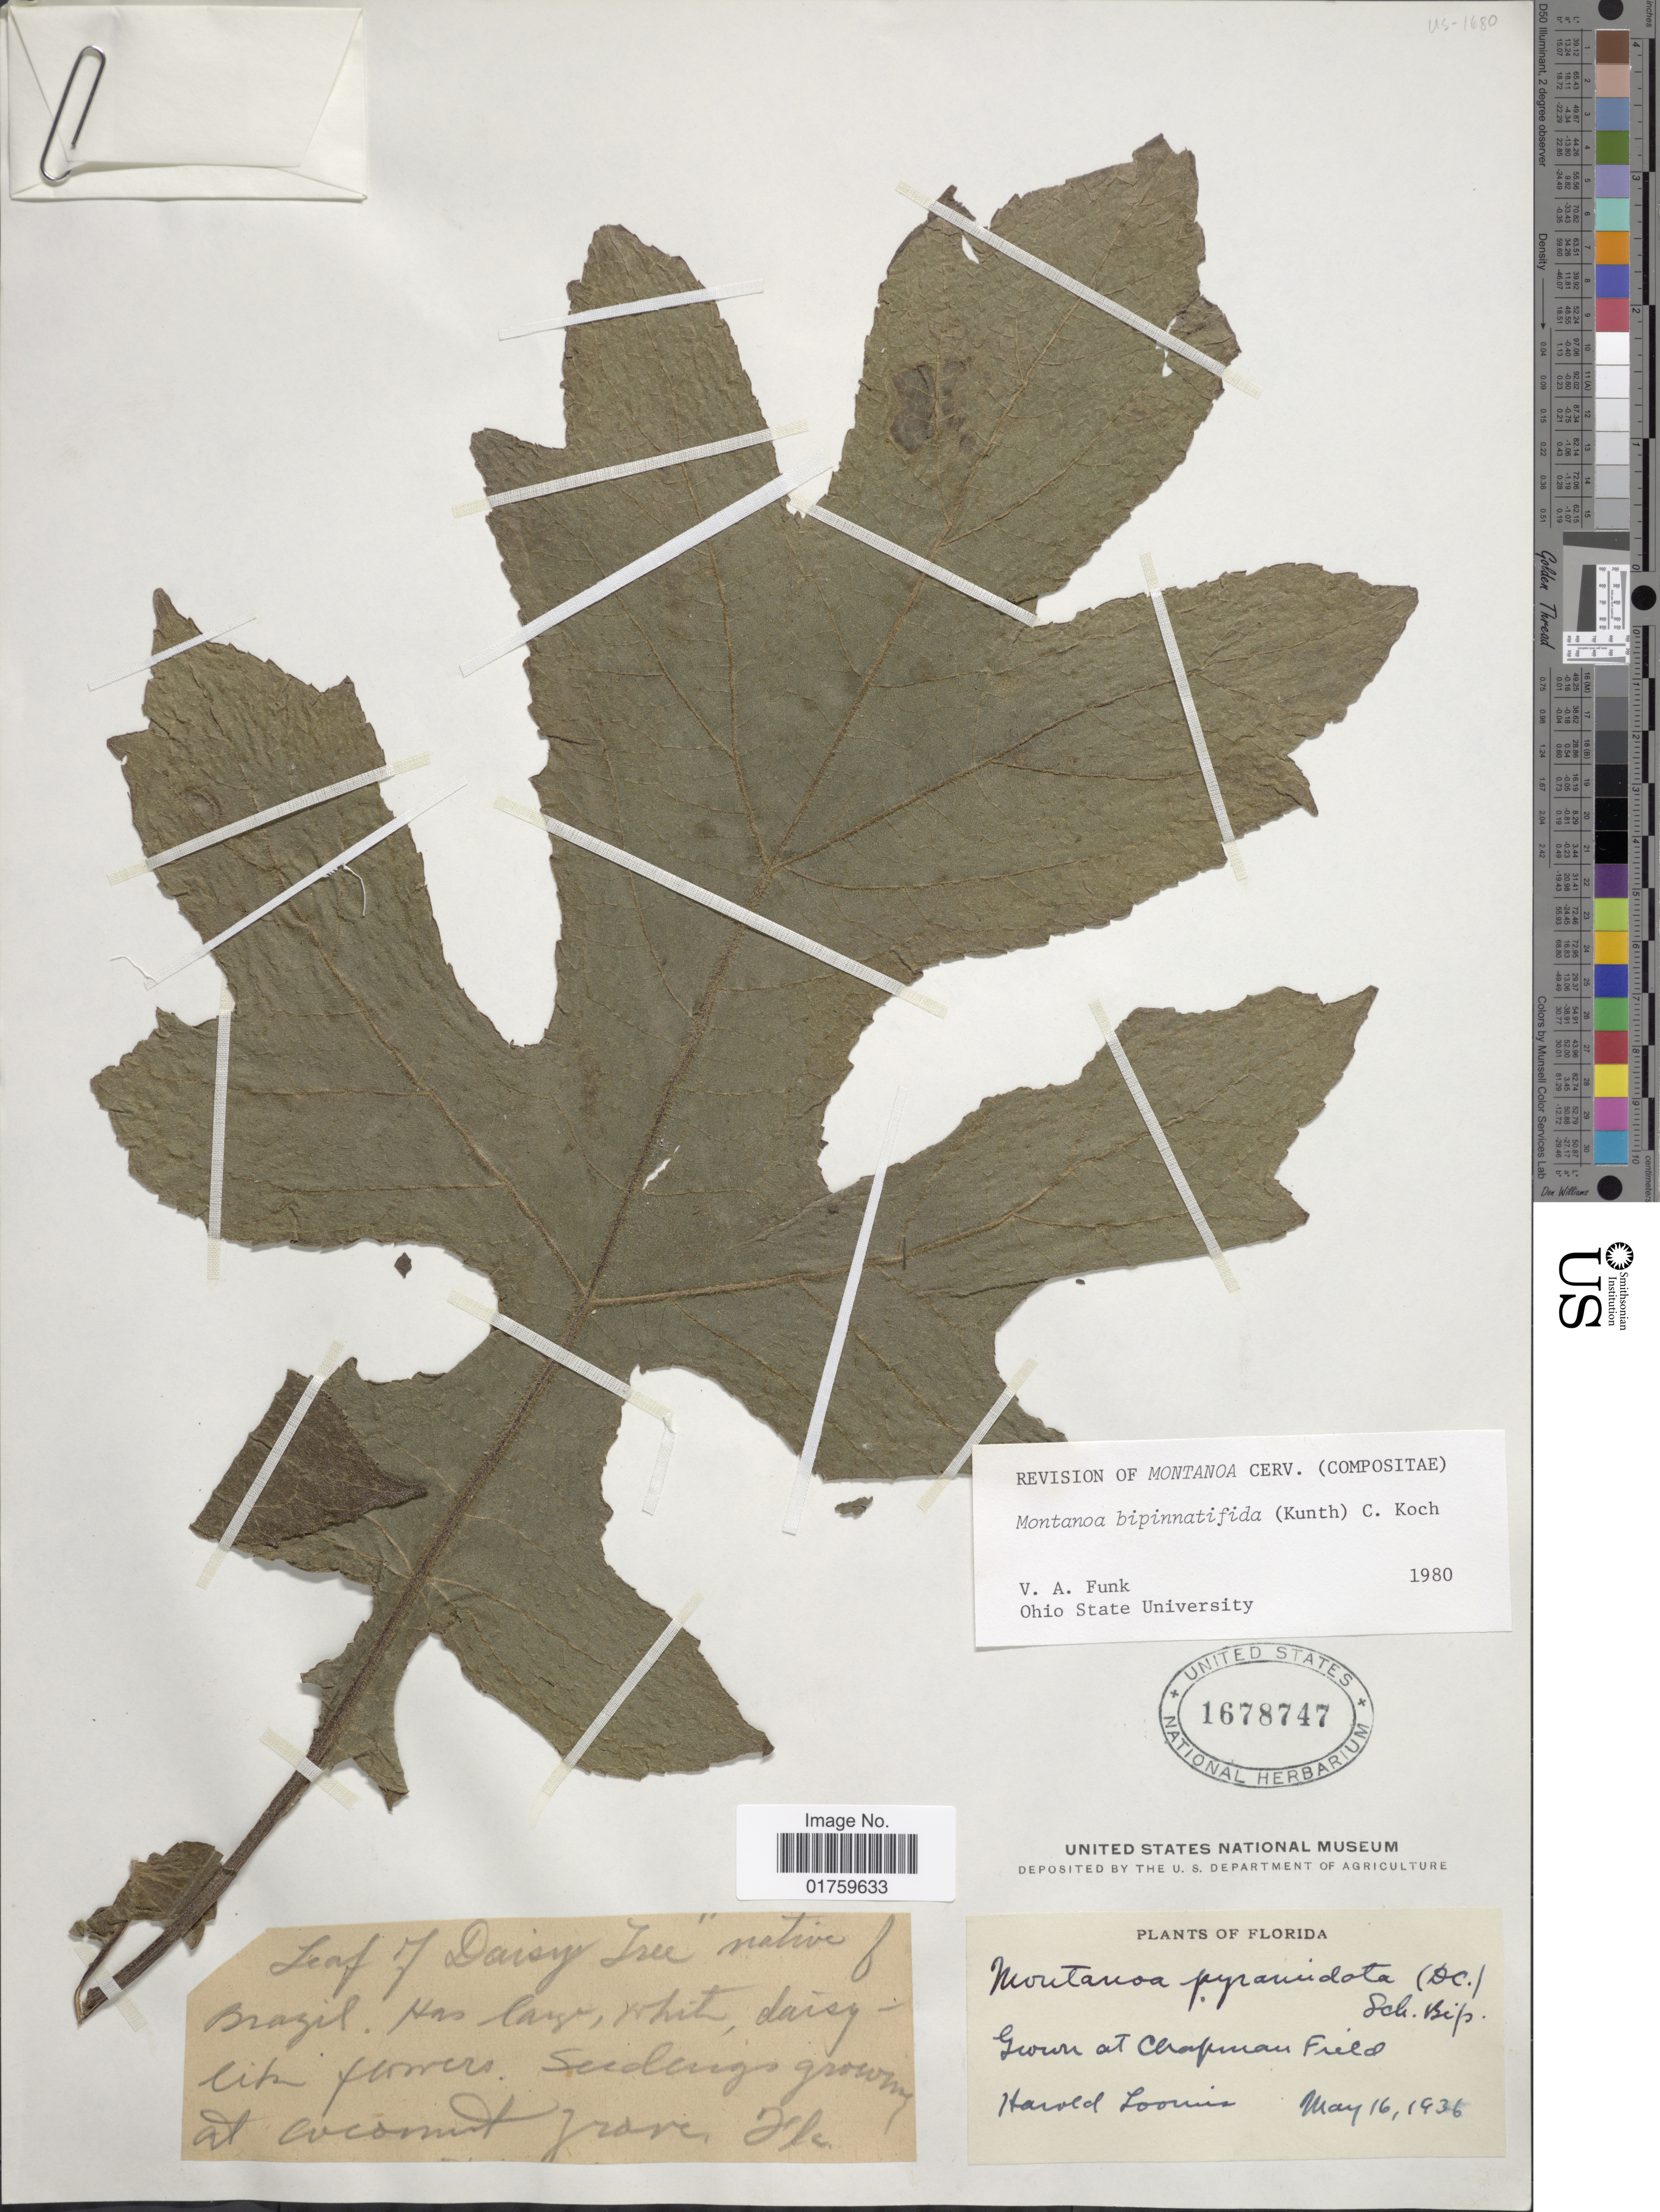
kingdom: Plantae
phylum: Tracheophyta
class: Magnoliopsida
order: Asterales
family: Asteraceae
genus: Montanoa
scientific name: Montanoa bipinnatifida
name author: (Kunth) C. Koch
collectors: H. Loomis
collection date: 1936-05-16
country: United States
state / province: Florida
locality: Grown at Chapman Field.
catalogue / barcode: US 1678747